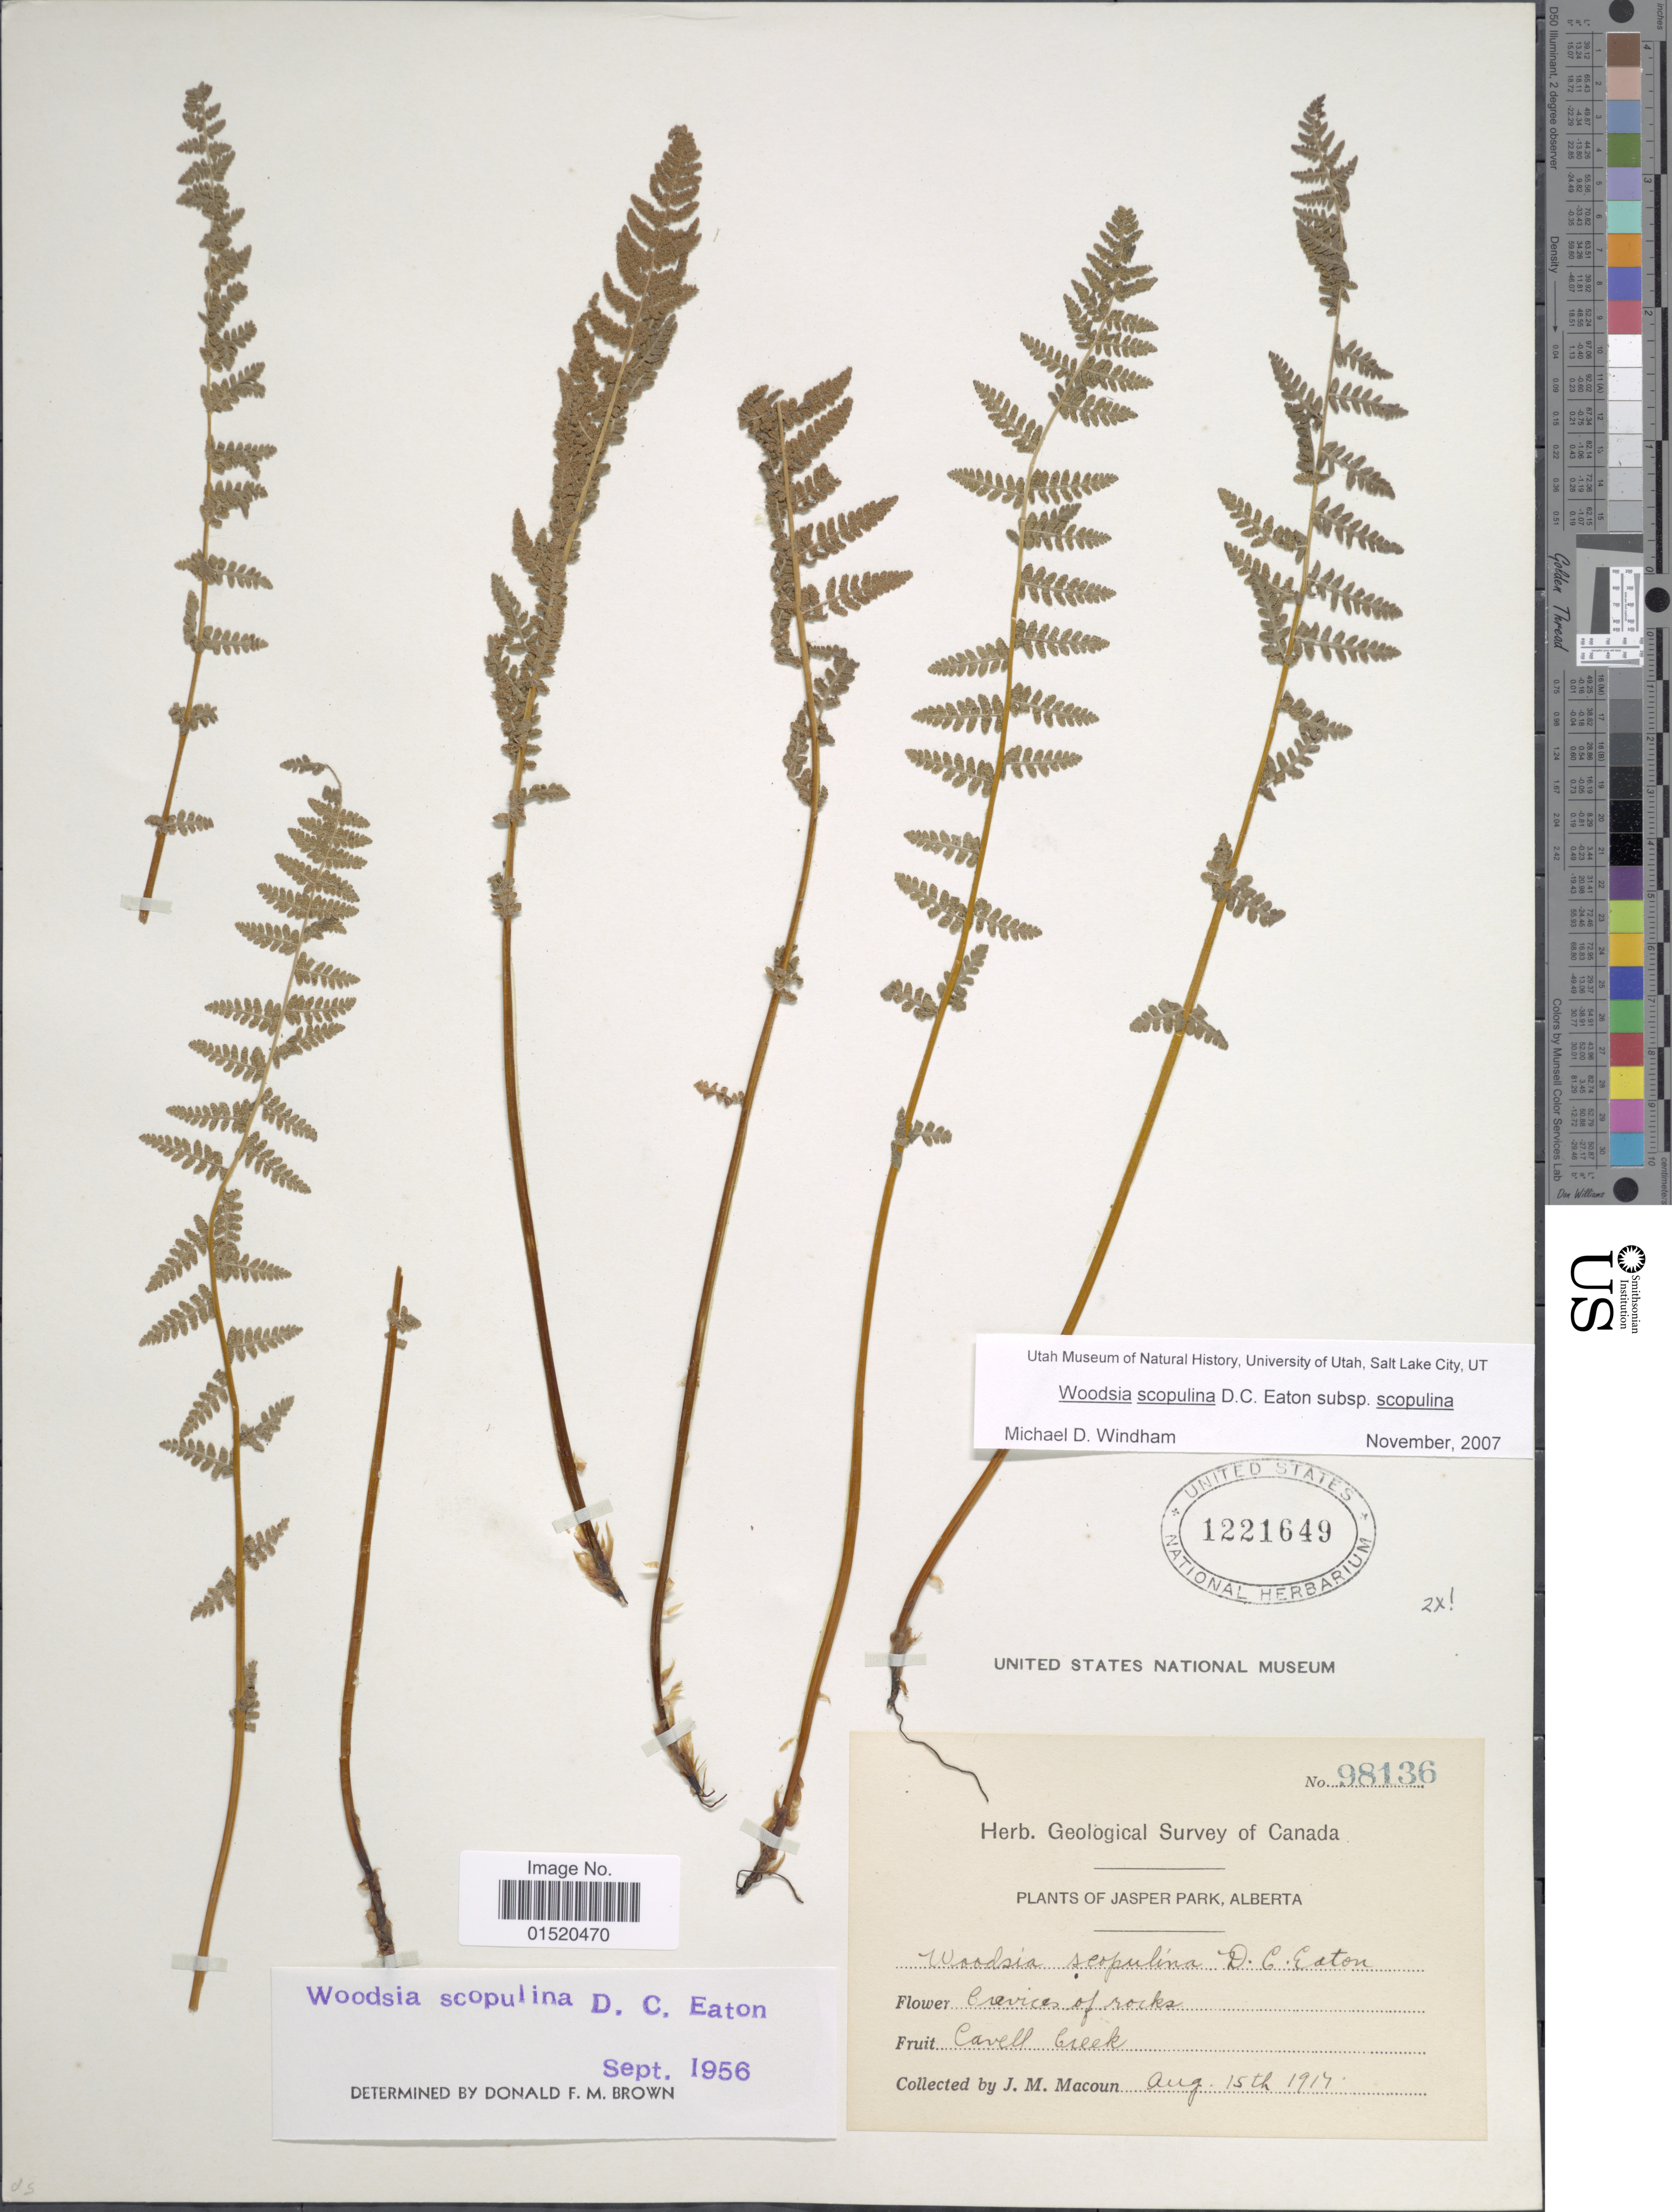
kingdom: Plantae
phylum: Tracheophyta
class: Polypodiopsida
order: Polypodiales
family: Woodsiaceae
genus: Woodsia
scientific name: Woodsia scopulina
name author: D.C. Eaton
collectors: J. M. Macoun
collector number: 98136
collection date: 1917-08-15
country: Canada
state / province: Alberta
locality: Jasper Park, Cavell Creek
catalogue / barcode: US 1221649